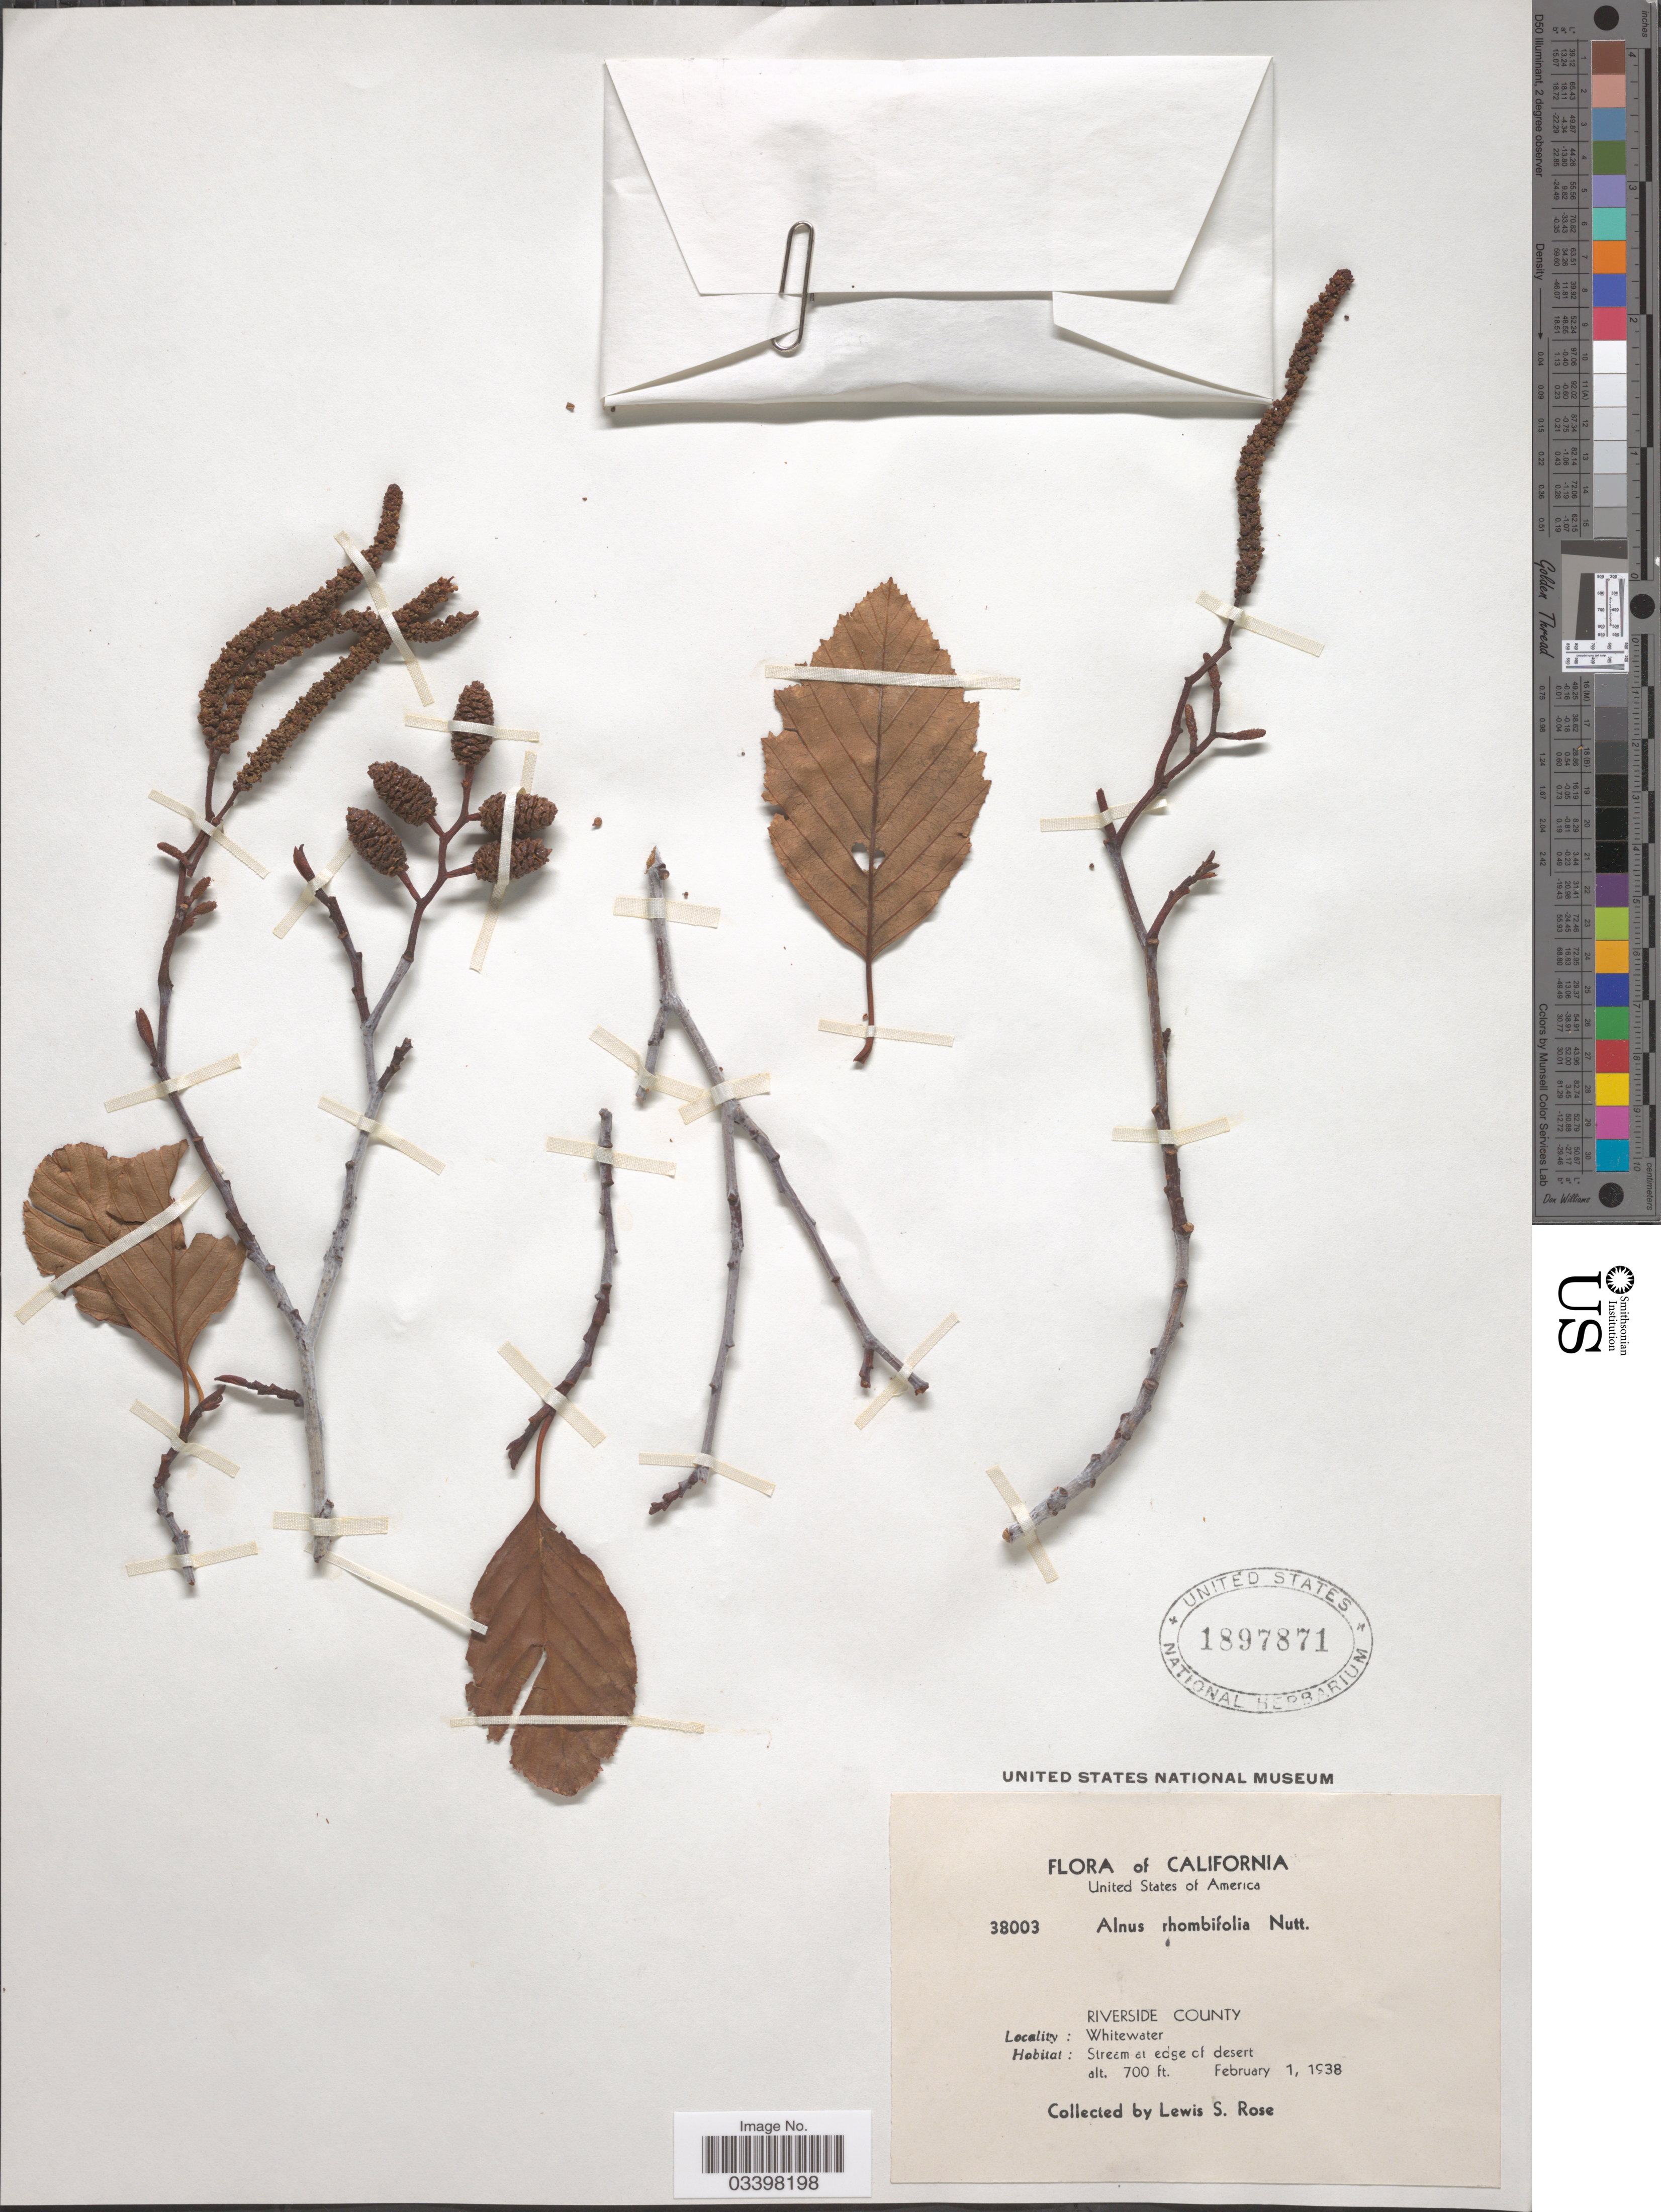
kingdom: Plantae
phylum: Tracheophyta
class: Magnoliopsida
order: Fagales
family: Betulaceae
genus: Alnus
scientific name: Alnus rhombifolia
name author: Nutt.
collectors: L. S. Rose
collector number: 38003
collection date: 1938-02-01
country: United States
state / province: California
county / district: Riverside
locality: Riverside County. Whitewater.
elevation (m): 213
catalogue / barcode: US 1897871